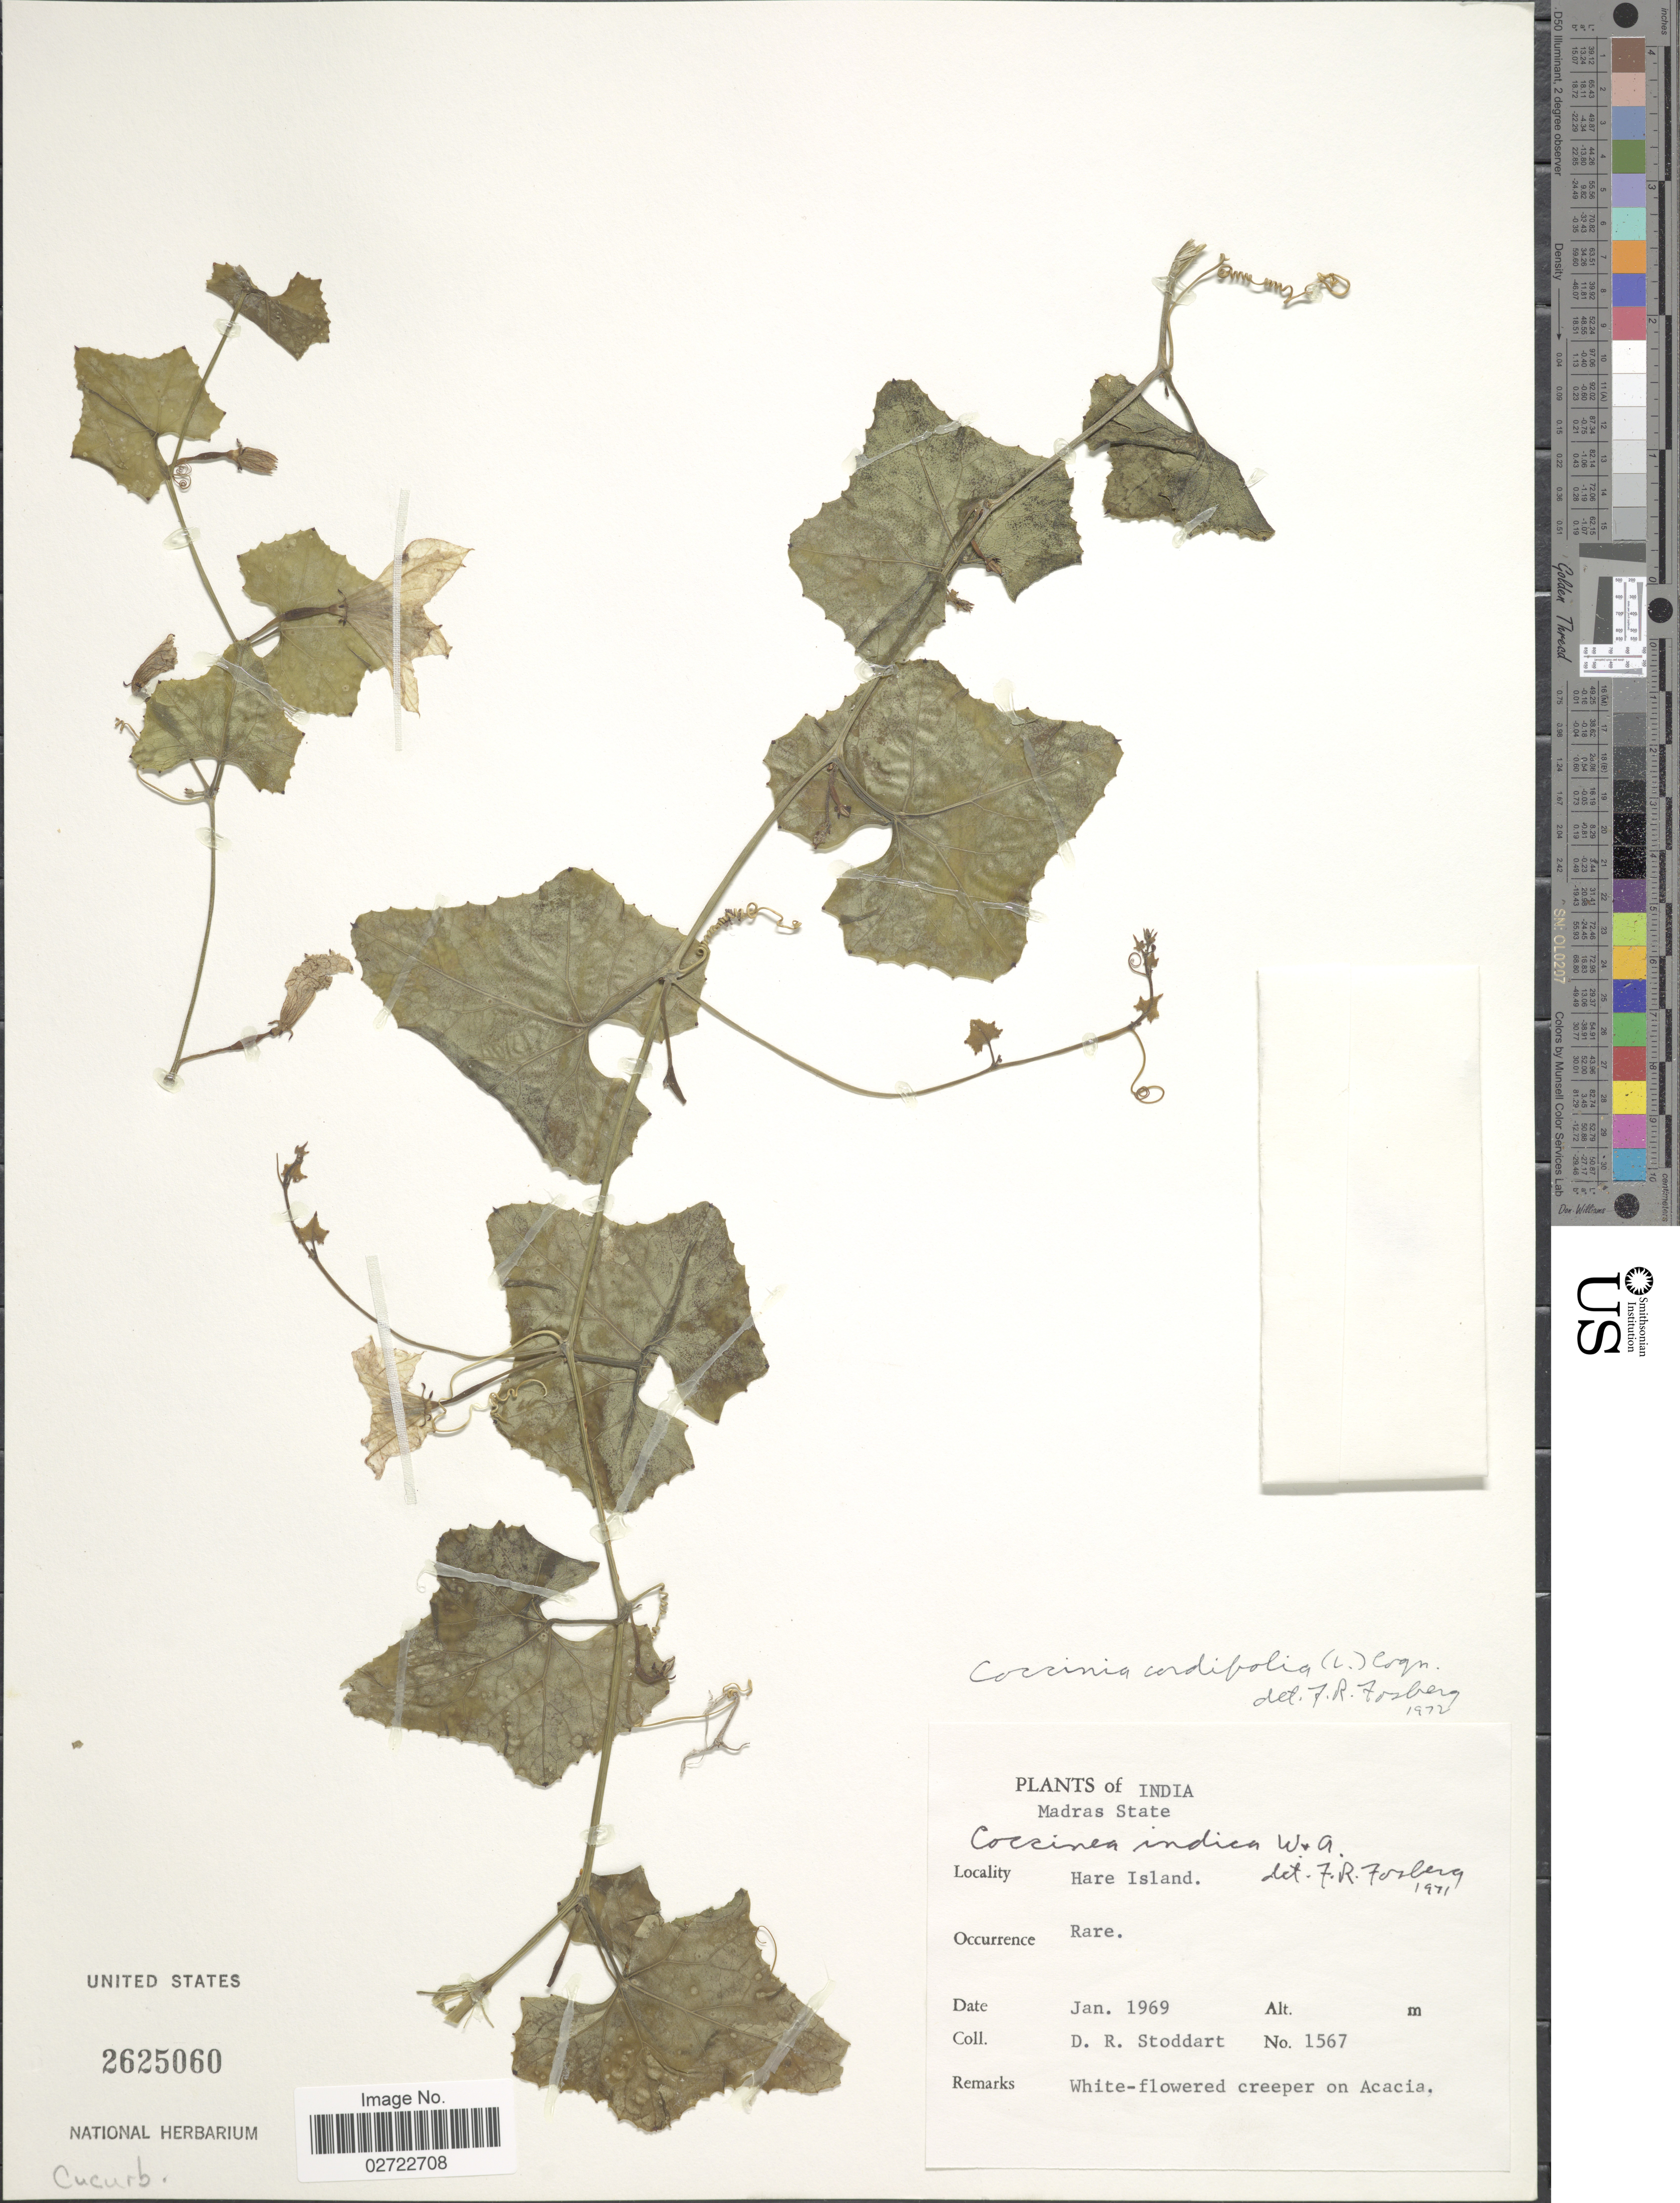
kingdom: Plantae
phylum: Tracheophyta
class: Magnoliopsida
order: Cucurbitales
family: Cucurbitaceae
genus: Coccinia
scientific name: Coccinia grandis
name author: (L.) Voigt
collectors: D. R. Stoddart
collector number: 1567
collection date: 1969-01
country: India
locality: Madras State. Hare Island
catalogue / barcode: US 2625060